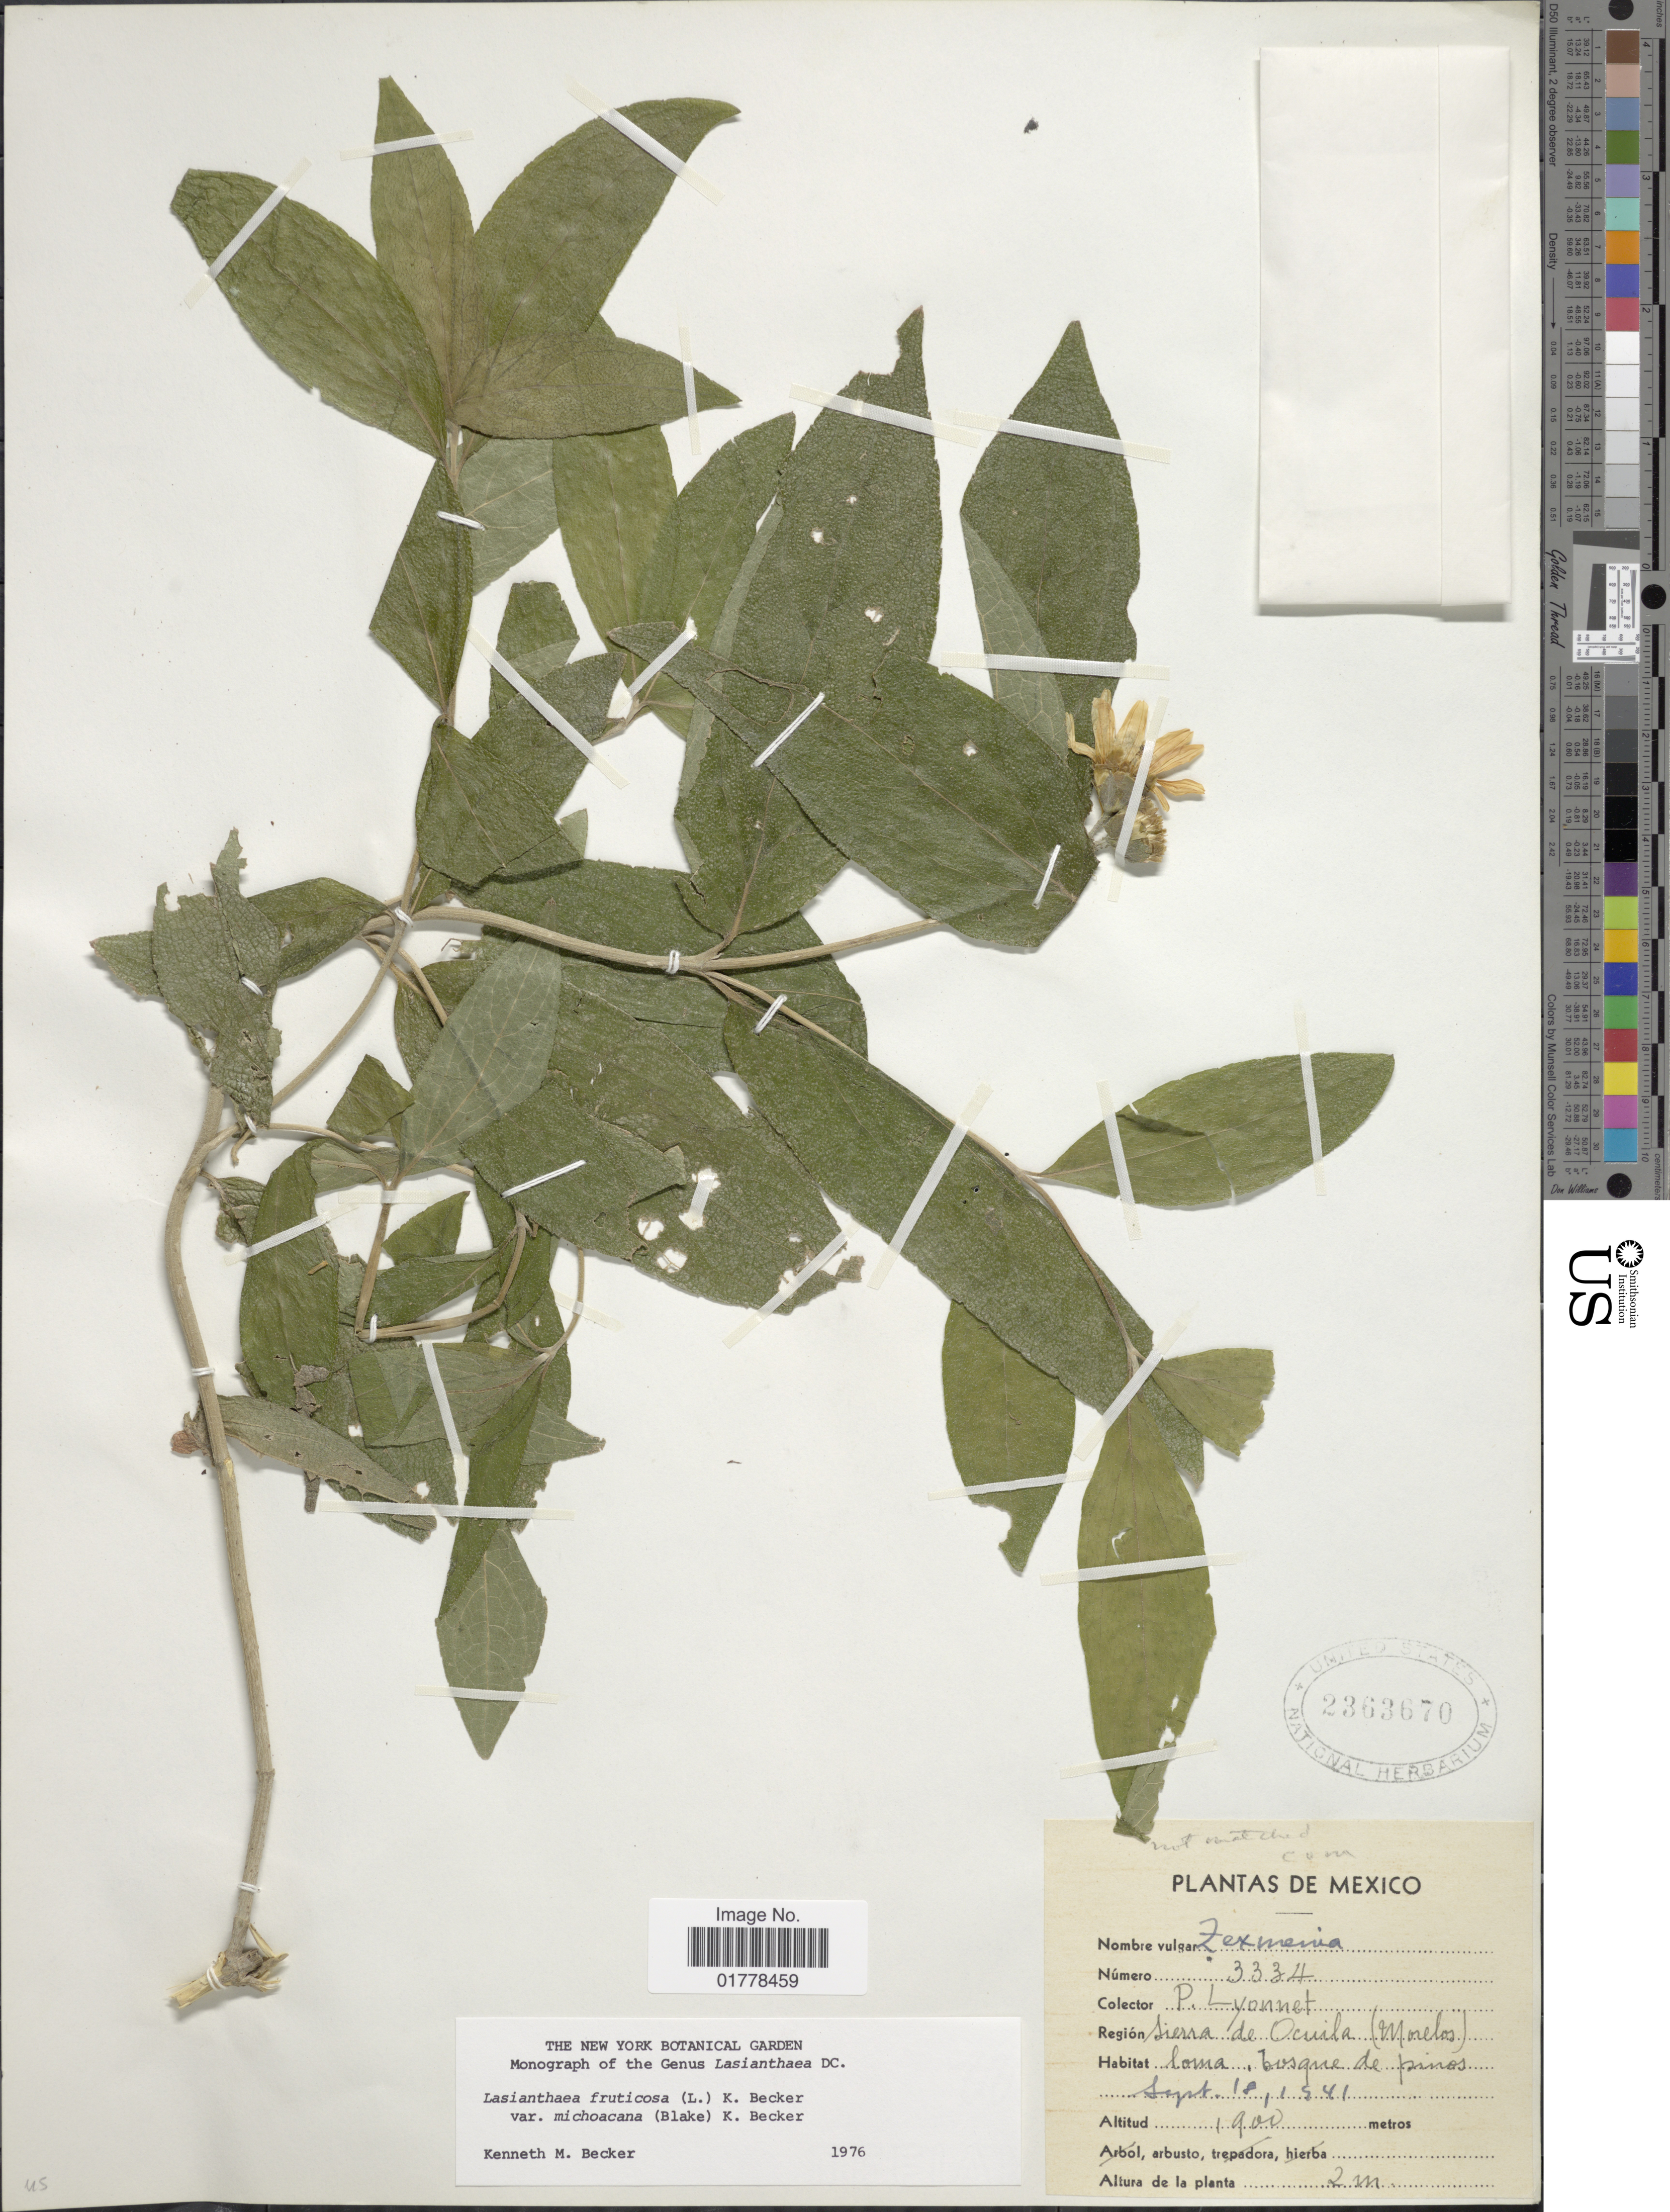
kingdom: Plantae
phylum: Tracheophyta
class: Magnoliopsida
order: Asterales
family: Asteraceae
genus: Lasianthaea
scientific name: Lasianthaea fruticosa var. michoacana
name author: (S.F. Blake) K.M. Becker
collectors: P. Lyonnet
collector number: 3334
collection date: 1941-09-18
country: Mexico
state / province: Morelos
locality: Región Sierra de Ocuila (Morelos)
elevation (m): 1900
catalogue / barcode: US 2363670